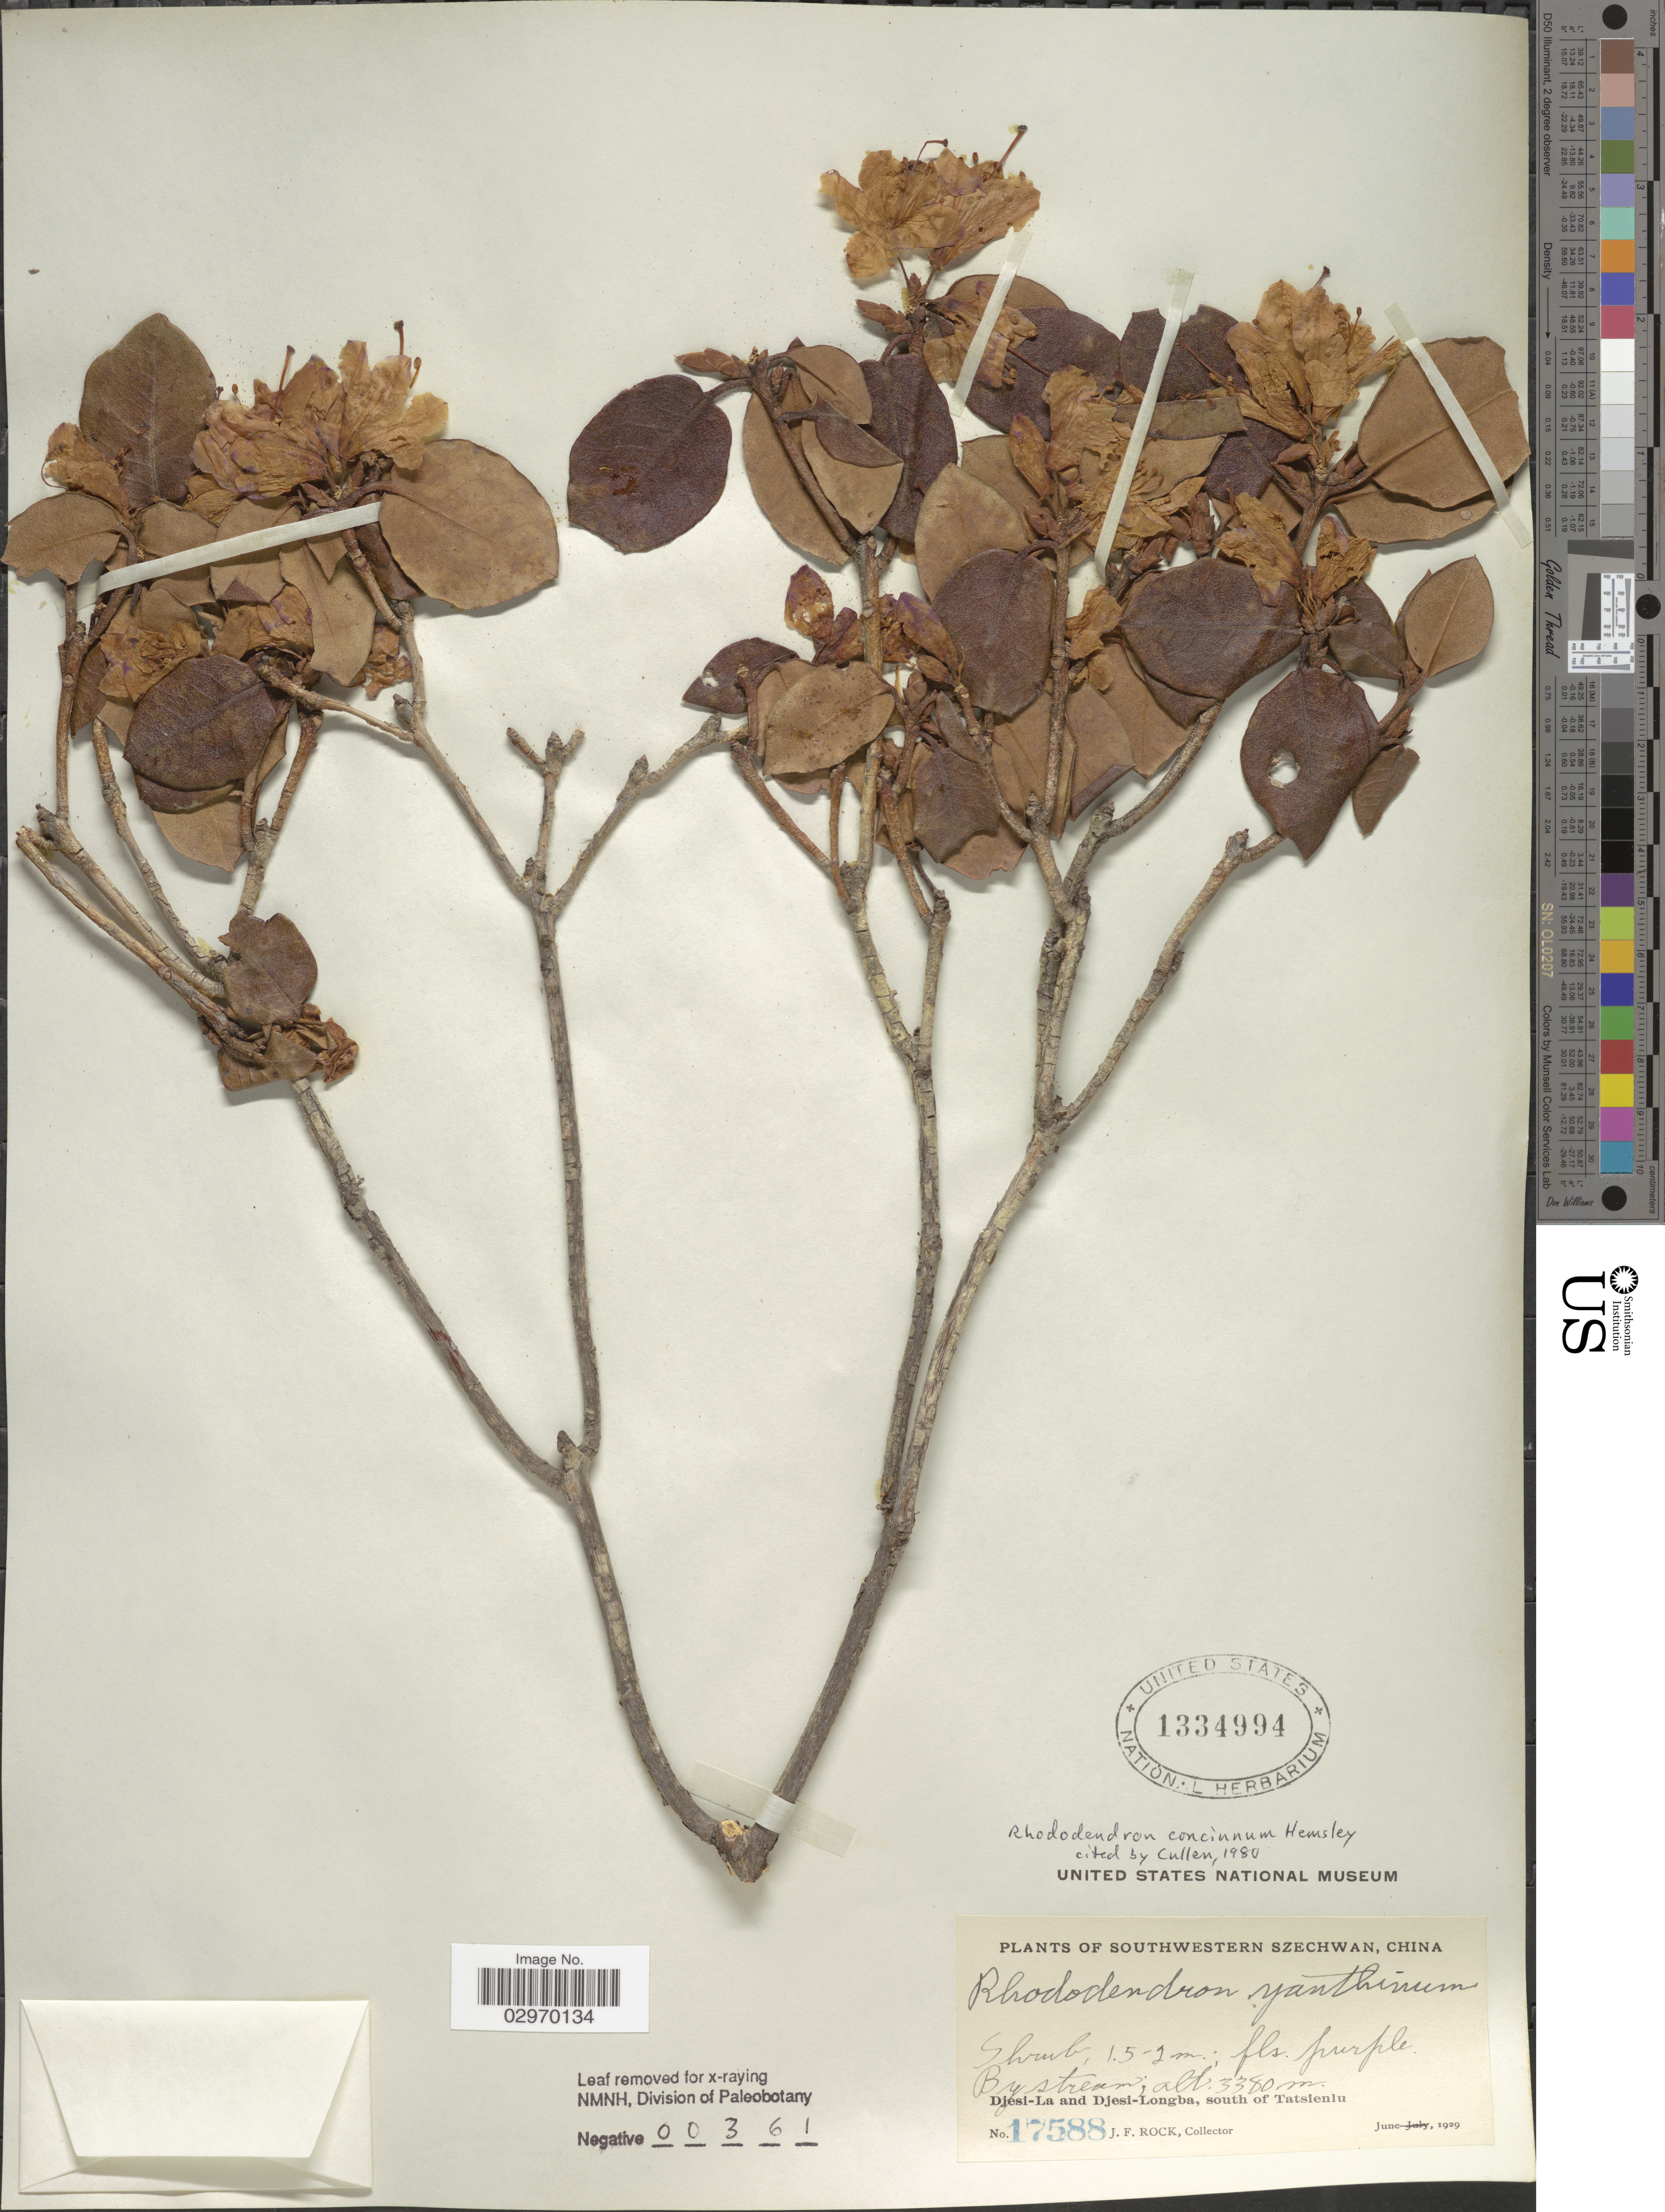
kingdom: Plantae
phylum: Tracheophyta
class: Magnoliopsida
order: Ericales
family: Ericaceae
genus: Rhododendron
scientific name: Rhododendron concinnum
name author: Hemsl.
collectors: J. Rock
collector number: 17588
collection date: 1929-06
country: China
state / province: Sichuan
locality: Southwestern Szechwan. Djesi-La and Djesi-Longba, south of Tatsienlu.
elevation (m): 3380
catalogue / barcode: US 1334994